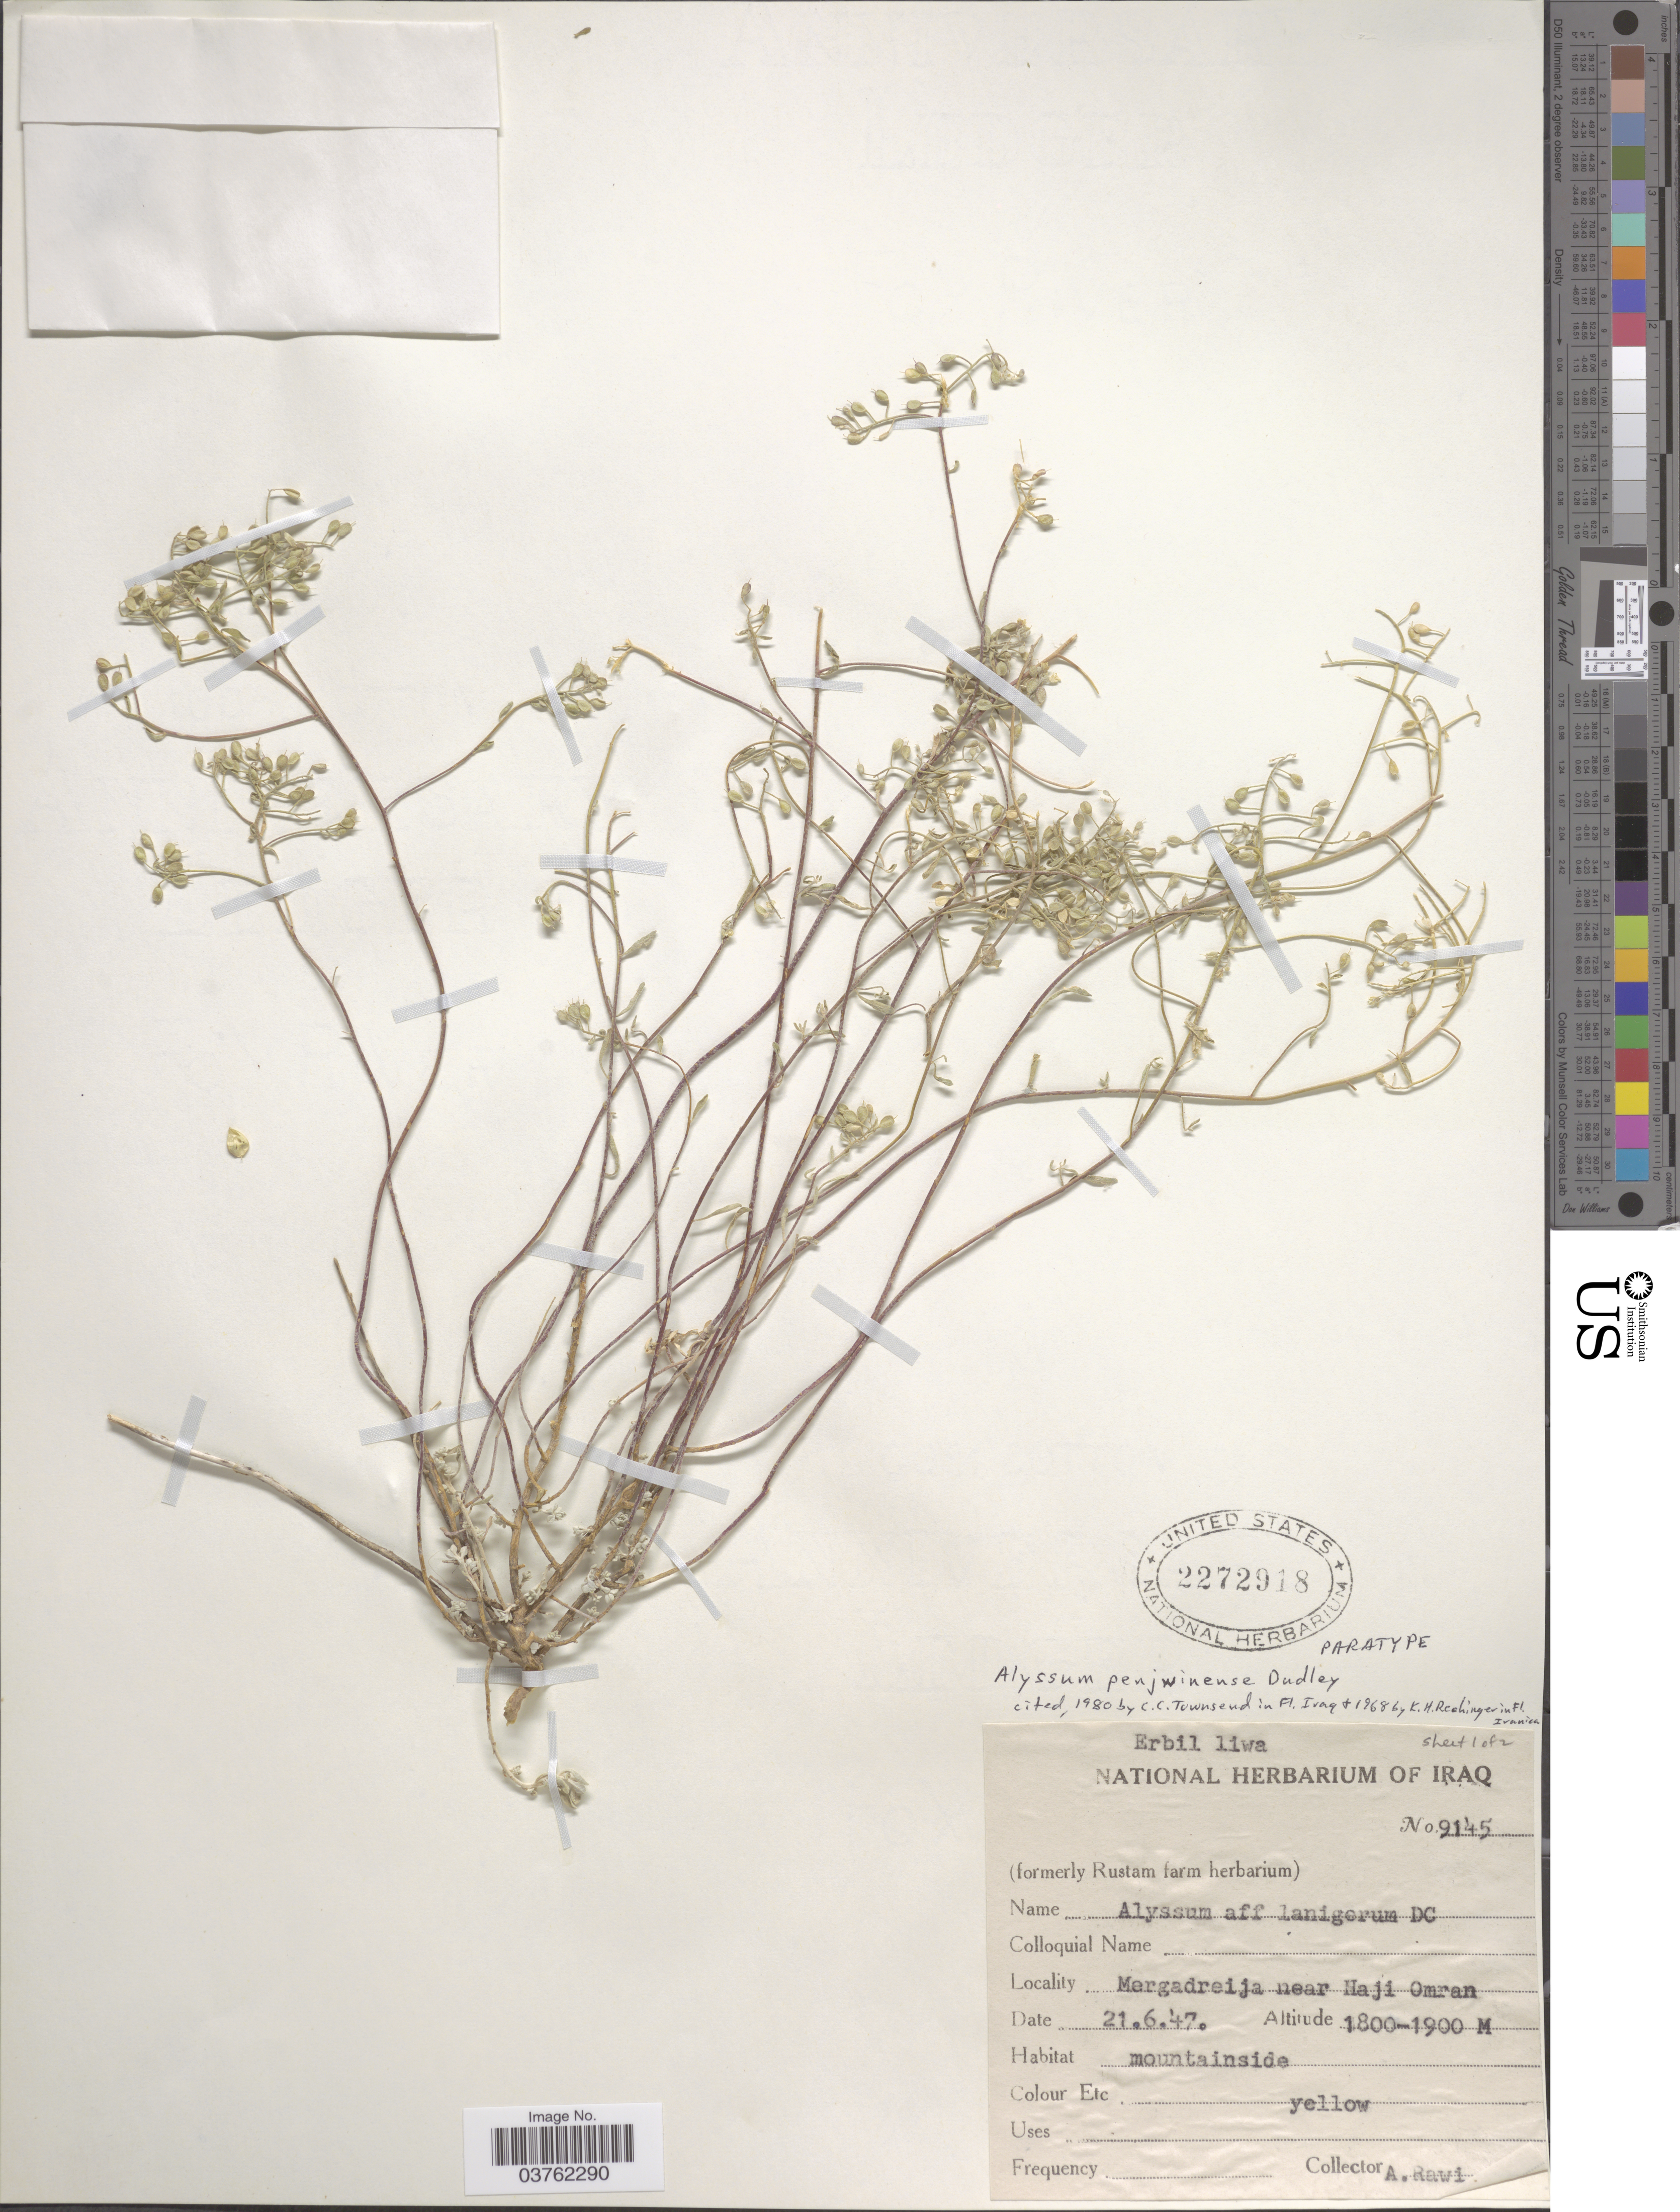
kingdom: Plantae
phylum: Tracheophyta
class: Magnoliopsida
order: Brassicales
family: Brassicaceae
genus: Alyssum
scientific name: Alyssum penjwinense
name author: T.R. Dudley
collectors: A. Rawi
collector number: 9145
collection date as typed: Transcribed d/m/y: 21/6/47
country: Iraq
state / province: Arbīl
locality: Erbil liwa. Mergaderija near Haji Omran.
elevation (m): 1800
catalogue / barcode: US 2272918